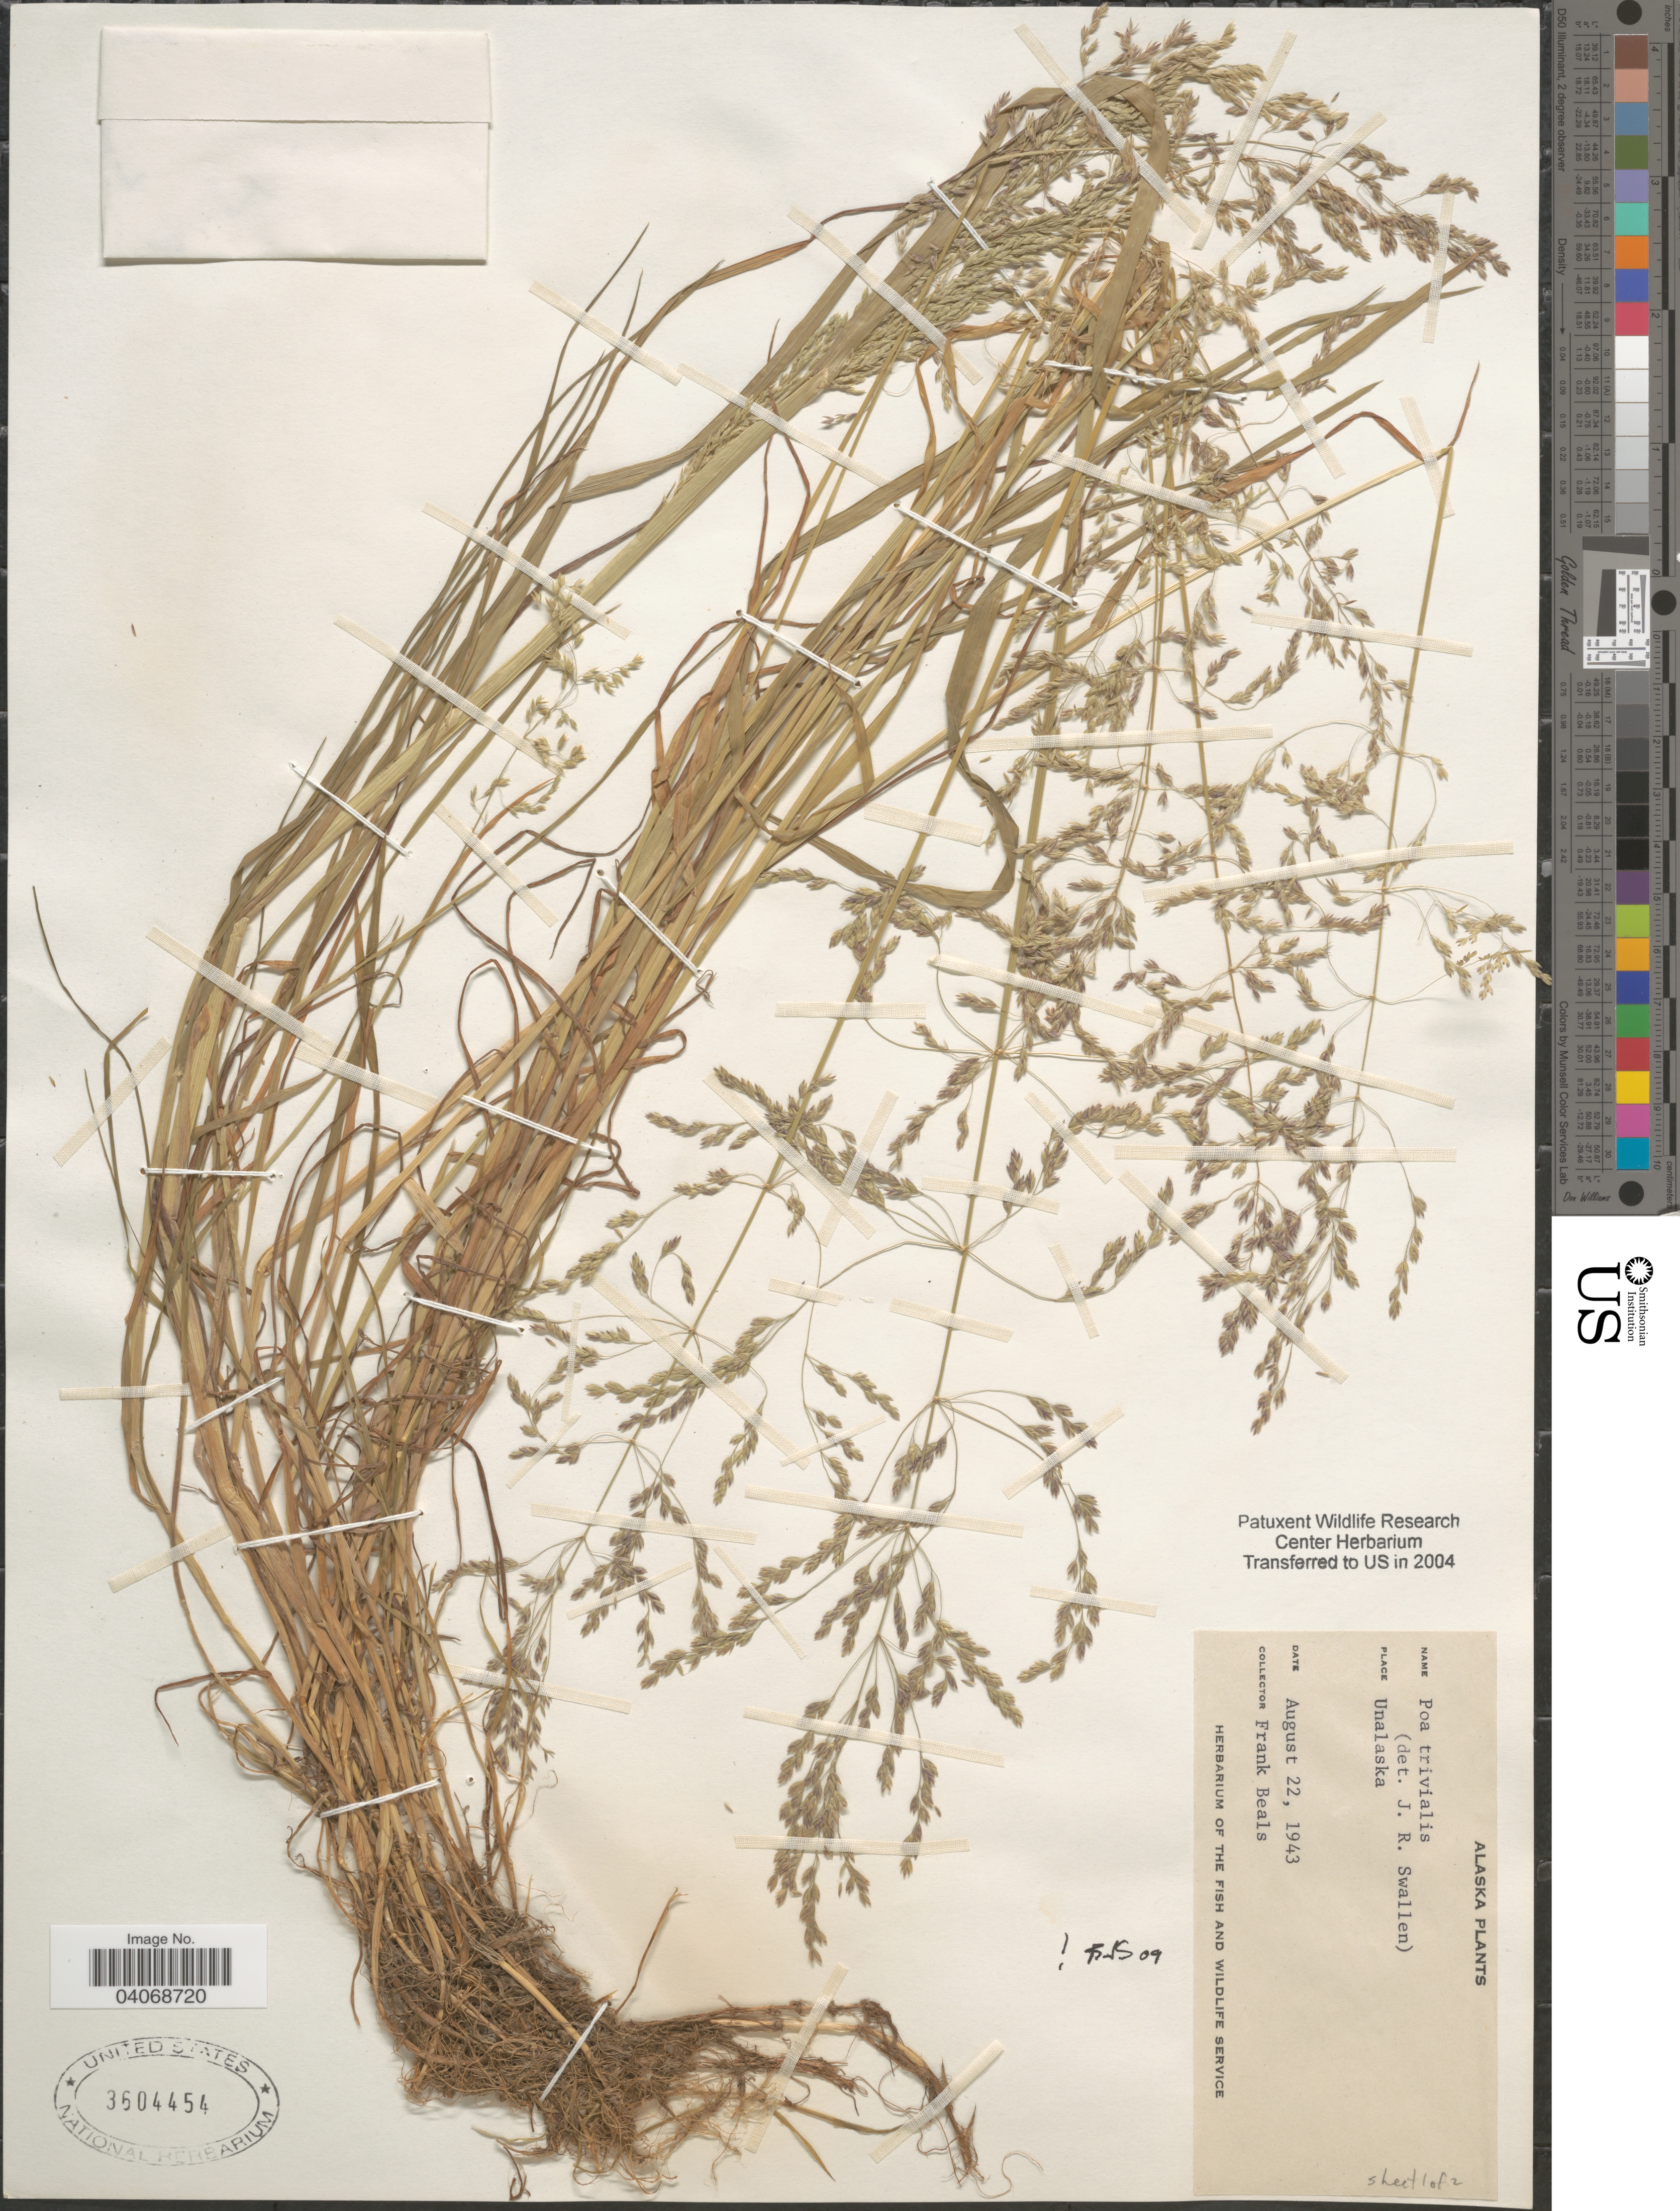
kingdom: Plantae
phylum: Tracheophyta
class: Liliopsida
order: Poales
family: Poaceae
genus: Poa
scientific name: Poa trivialis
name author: L.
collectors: F. Beals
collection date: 1943-08-22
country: United States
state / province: Alaska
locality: Unalaska.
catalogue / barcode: US 3604454